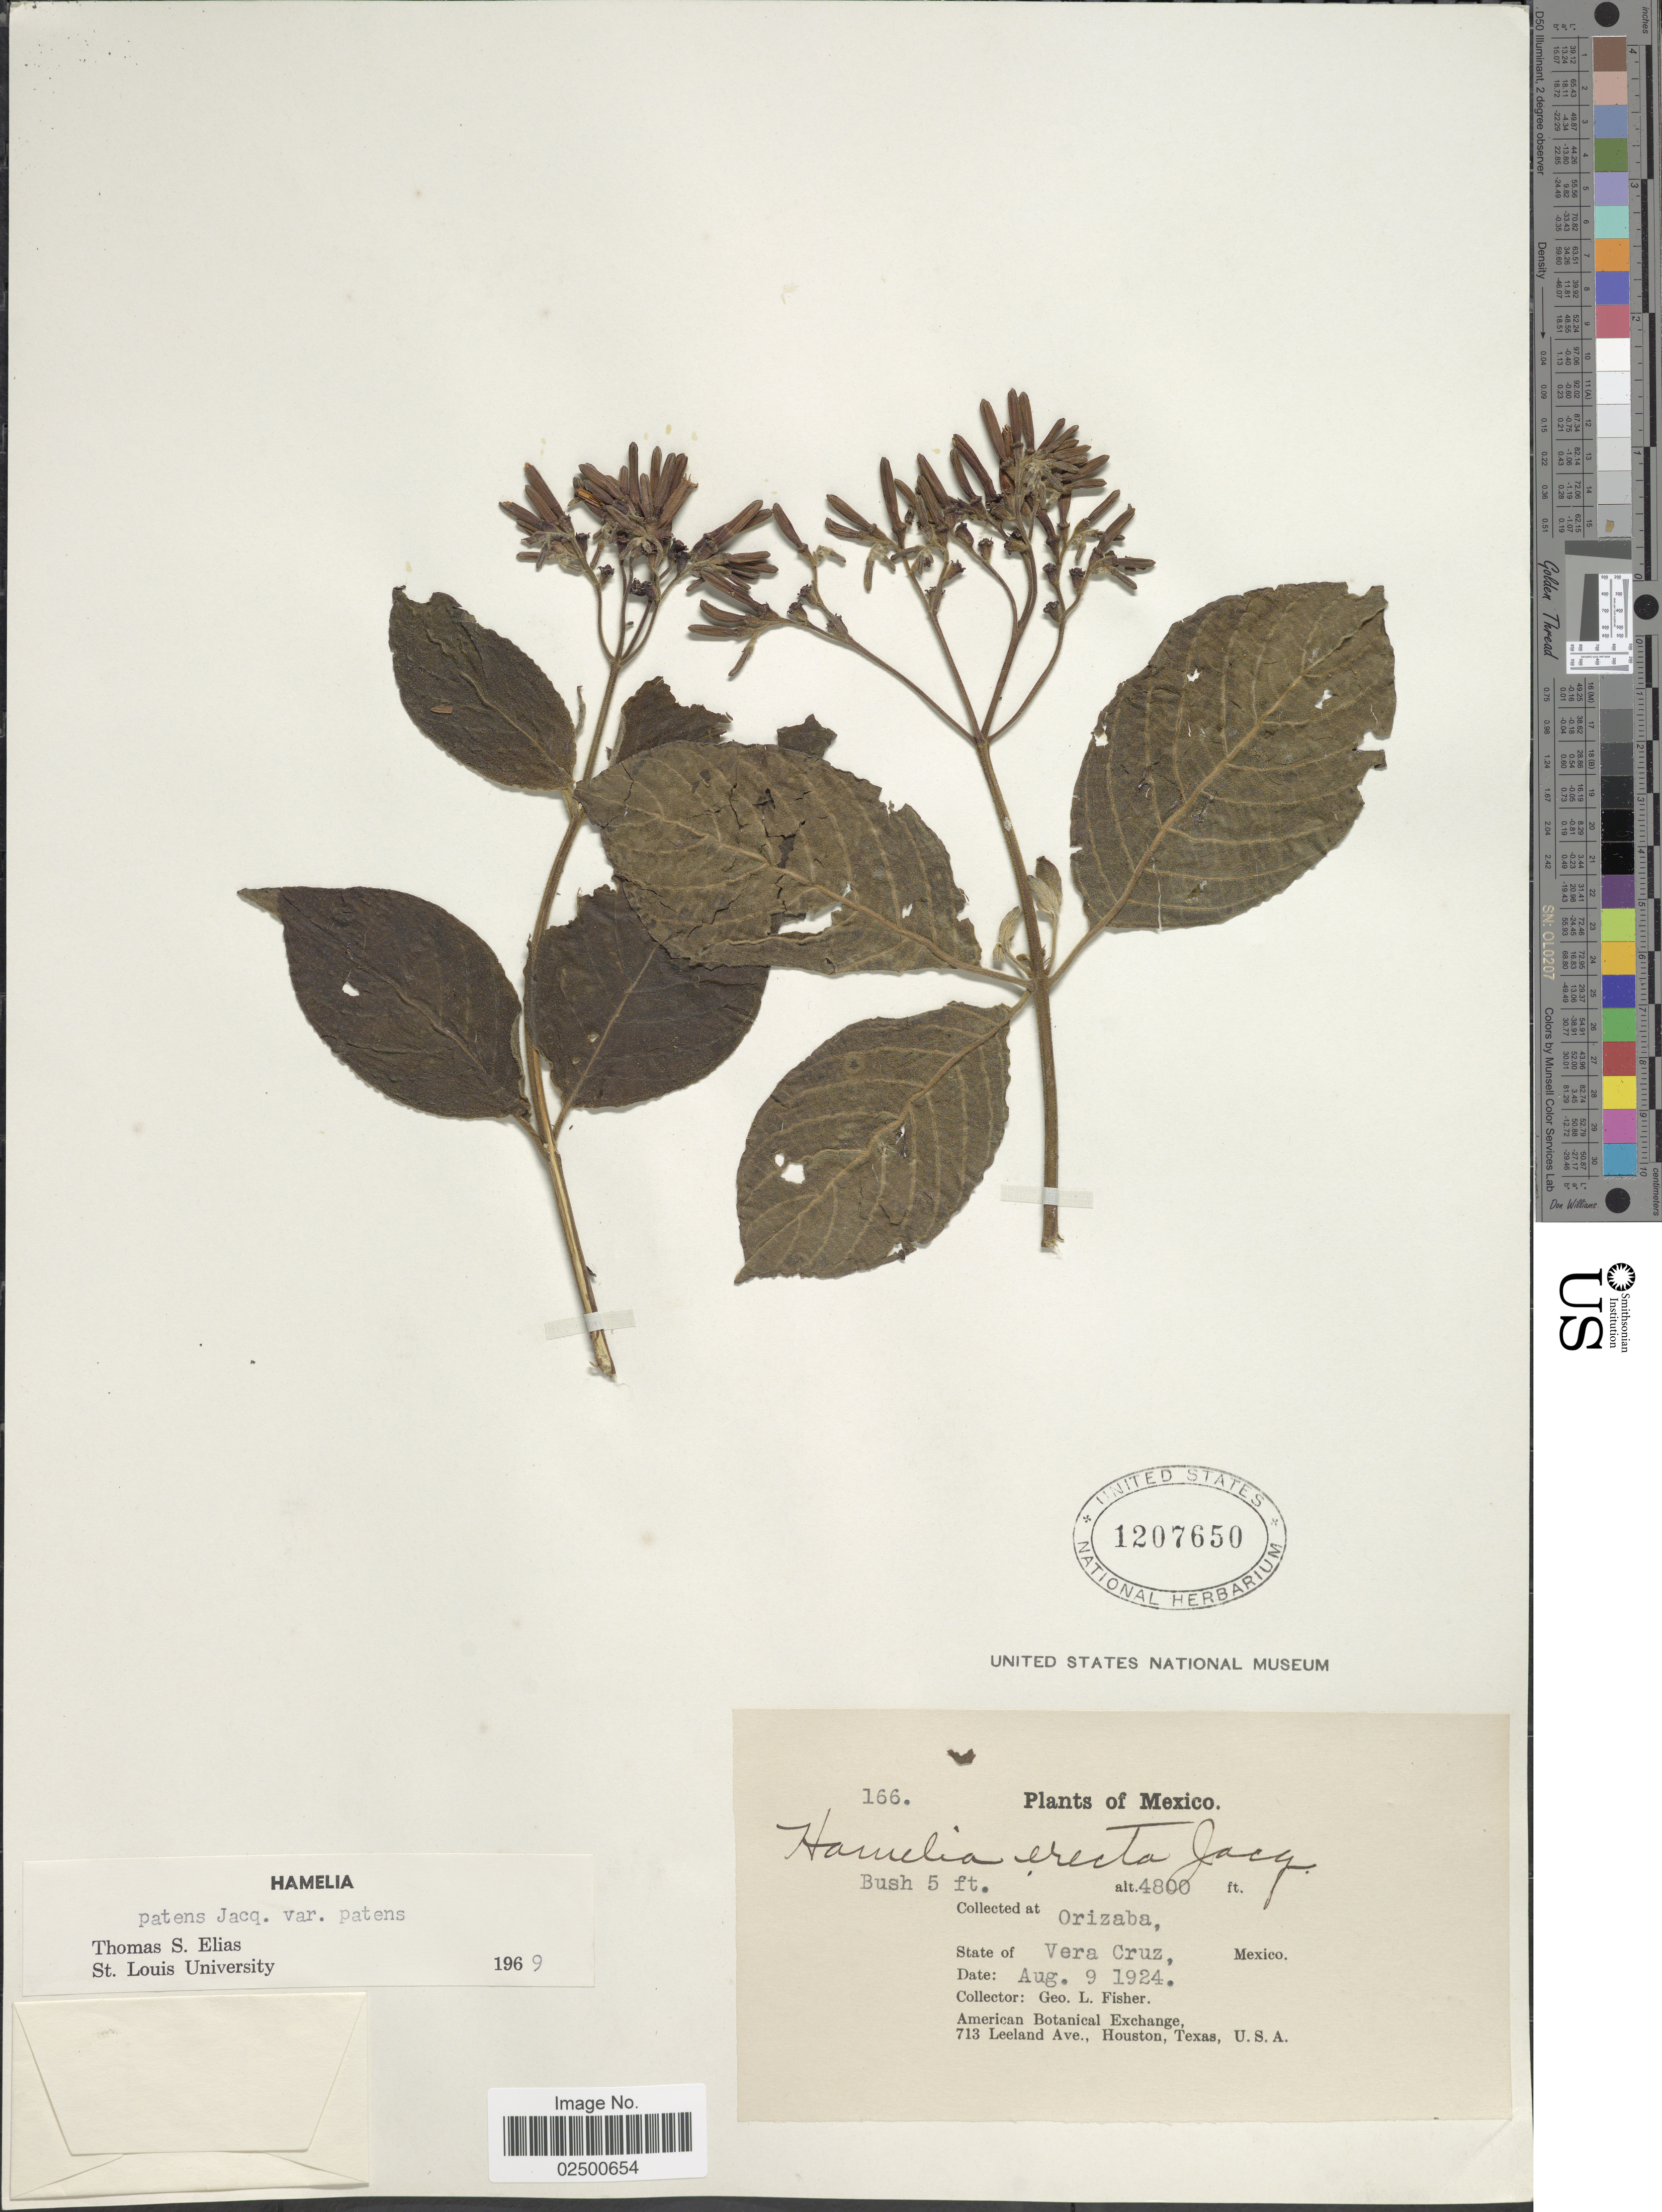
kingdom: Plantae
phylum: Tracheophyta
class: Magnoliopsida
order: Gentianales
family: Rubiaceae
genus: Hamelia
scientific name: Hamelia patens var. patens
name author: Jacq.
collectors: G. L. Fisher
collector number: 166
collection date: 1924-08-09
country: Mexico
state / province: Veracruz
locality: Orizaba. State of Vera Cruz.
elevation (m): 1463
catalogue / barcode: US 1207650